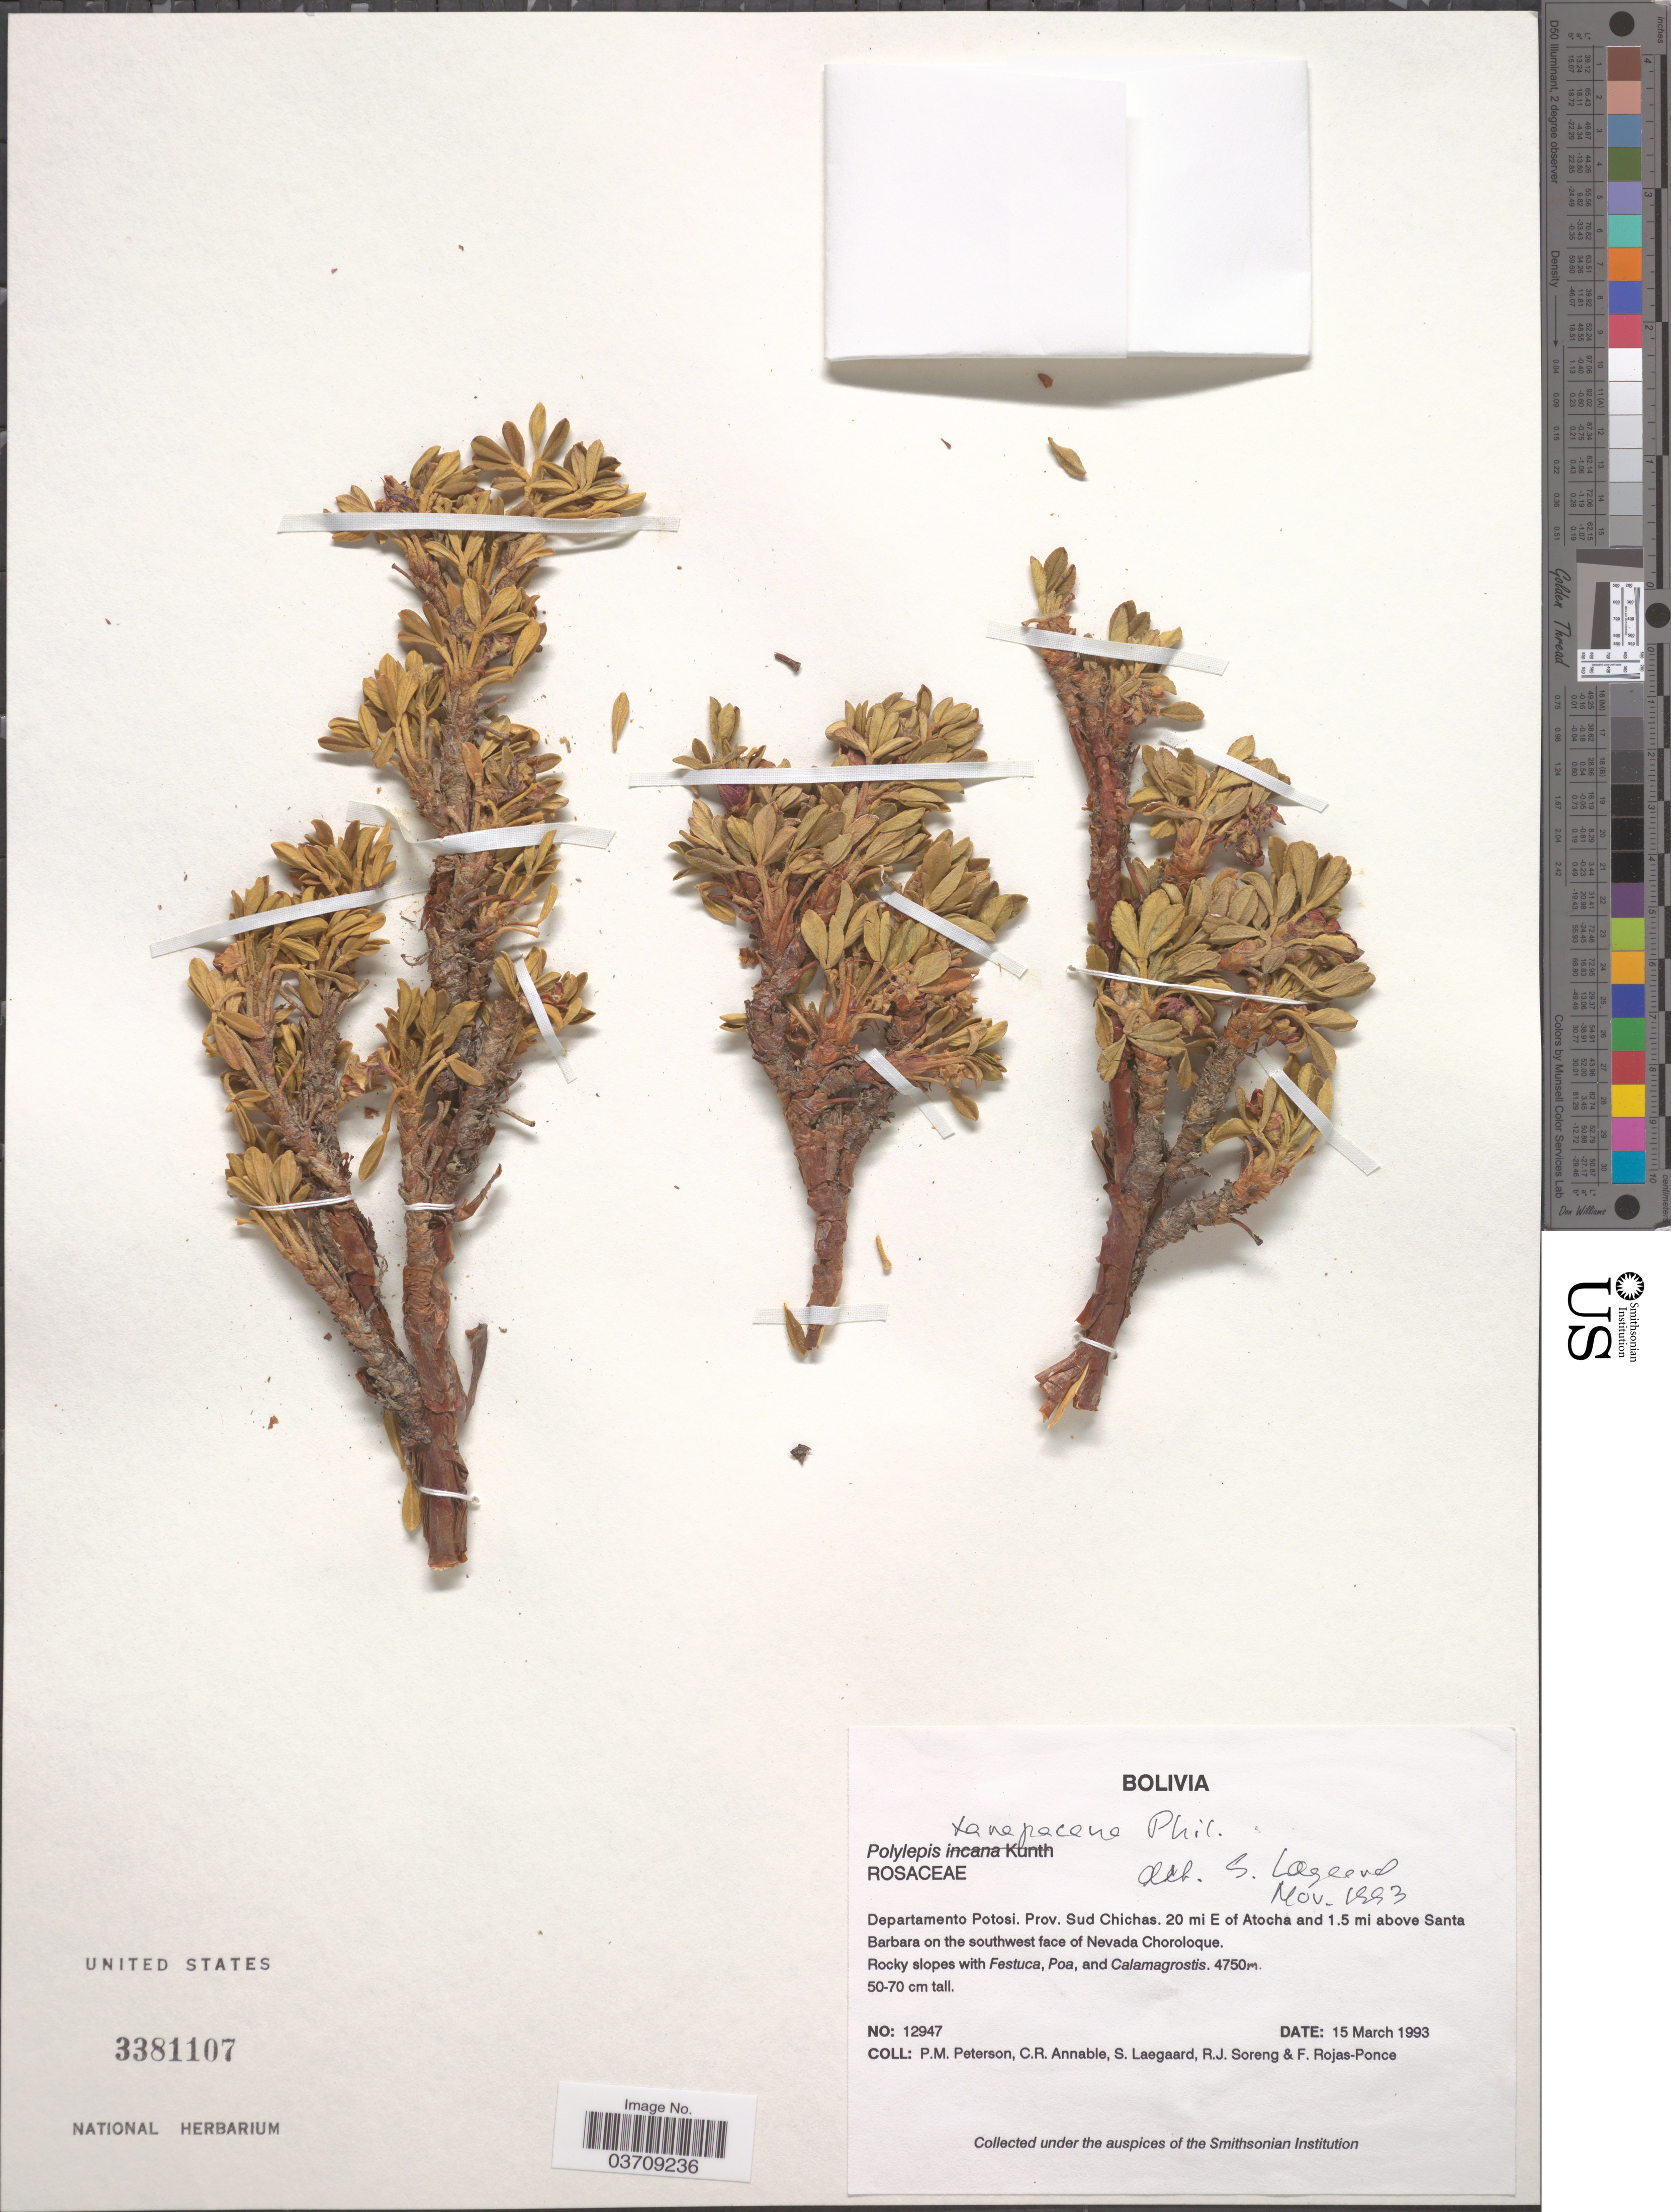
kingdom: Plantae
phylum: Tracheophyta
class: Magnoliopsida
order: Rosales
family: Rosaceae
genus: Polylepis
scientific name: Polylepis tarapacana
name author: Phil.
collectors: P. M. Peterson, C. R. Annable, S. Lægaard, R. J. Soreng & F. Rojas-Ponce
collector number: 12947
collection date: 1993-03-15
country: Bolivia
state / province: Potosi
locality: Departamento Potosi. Prov. Sud Chichas. 20 mi E of Atocha and 1.5 mi above Santa Barbara on the southwest face of Nevada Choroloque.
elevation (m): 4750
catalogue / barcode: US 3381107